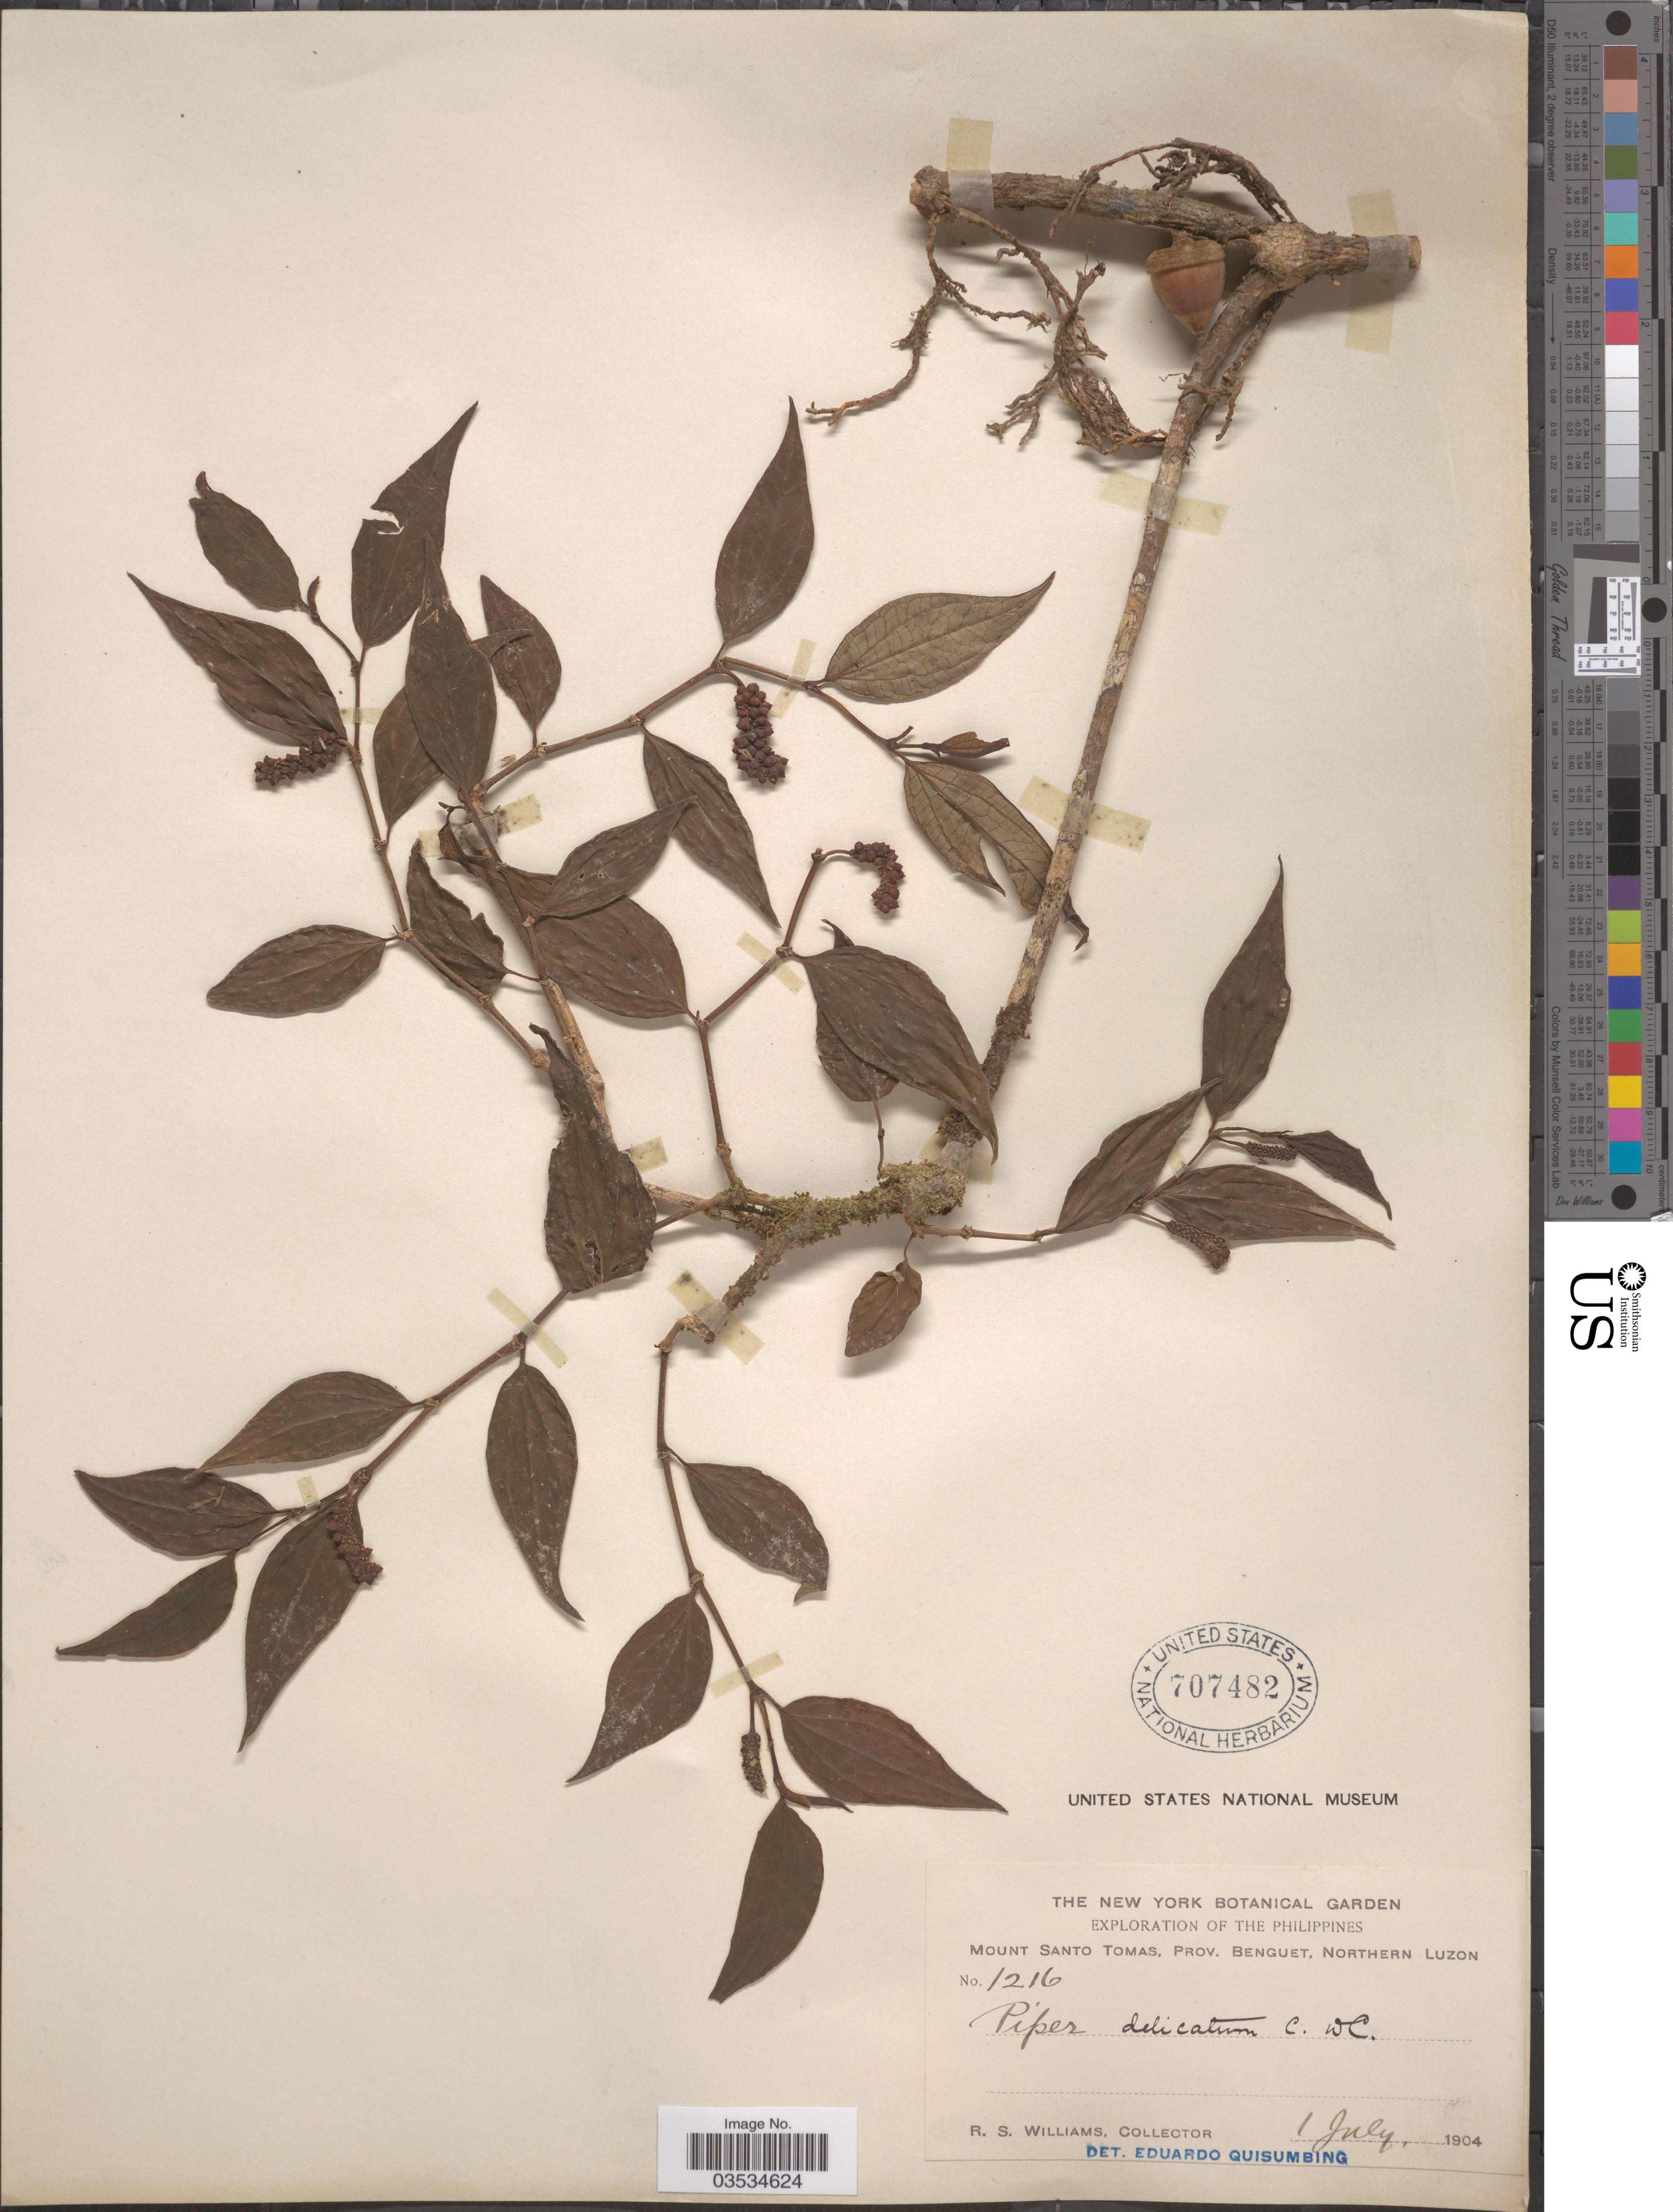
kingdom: Plantae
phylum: Tracheophyta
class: Magnoliopsida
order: Piperales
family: Piperaceae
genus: Piper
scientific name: Piper delicatum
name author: C. DC. in Elmer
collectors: R. S. Williams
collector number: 1216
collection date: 1904-07-01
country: Philippines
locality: Mount Santo Tomas, Prov. Benguet, Northern Luzon.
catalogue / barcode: US 707482